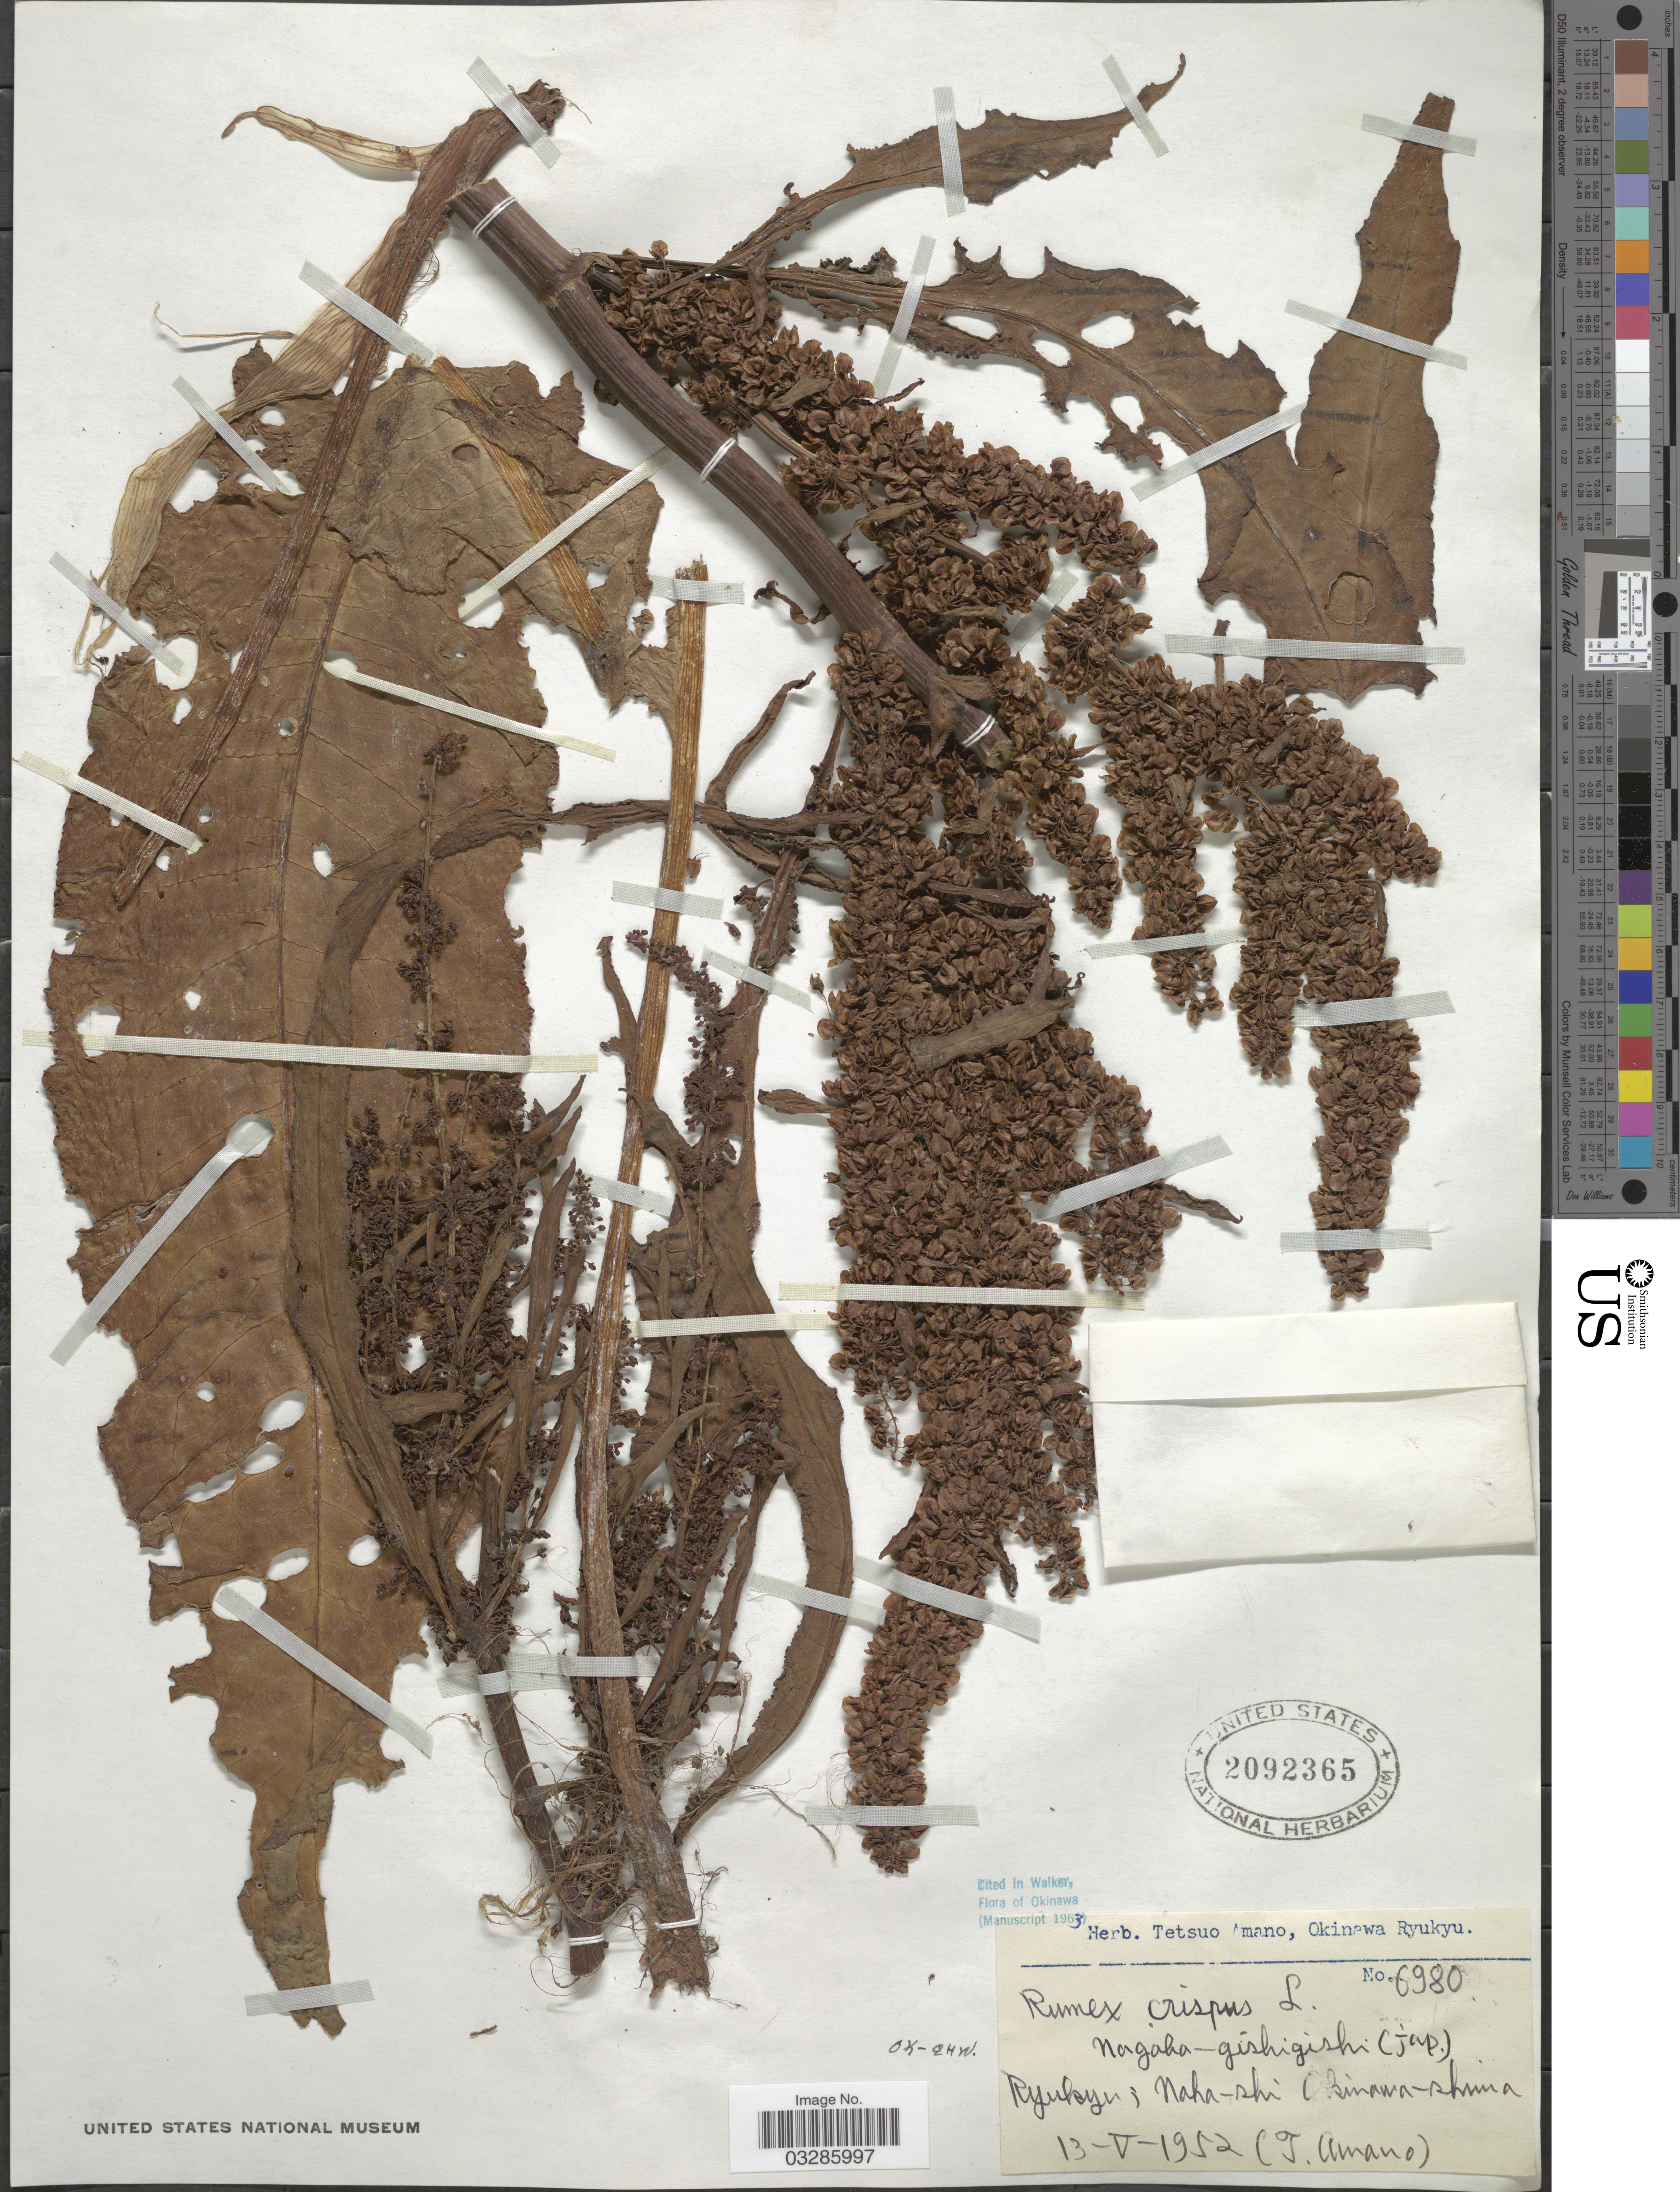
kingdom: Plantae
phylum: Tracheophyta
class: Magnoliopsida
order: Caryophyllales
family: Polygonaceae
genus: Rumex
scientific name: Rumex crispus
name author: L.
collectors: T. Amano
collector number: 6980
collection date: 1952-05-13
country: Japan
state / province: Okinawa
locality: Ryukyu; naha-shi (Okinawa-shima).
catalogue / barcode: US 2092365